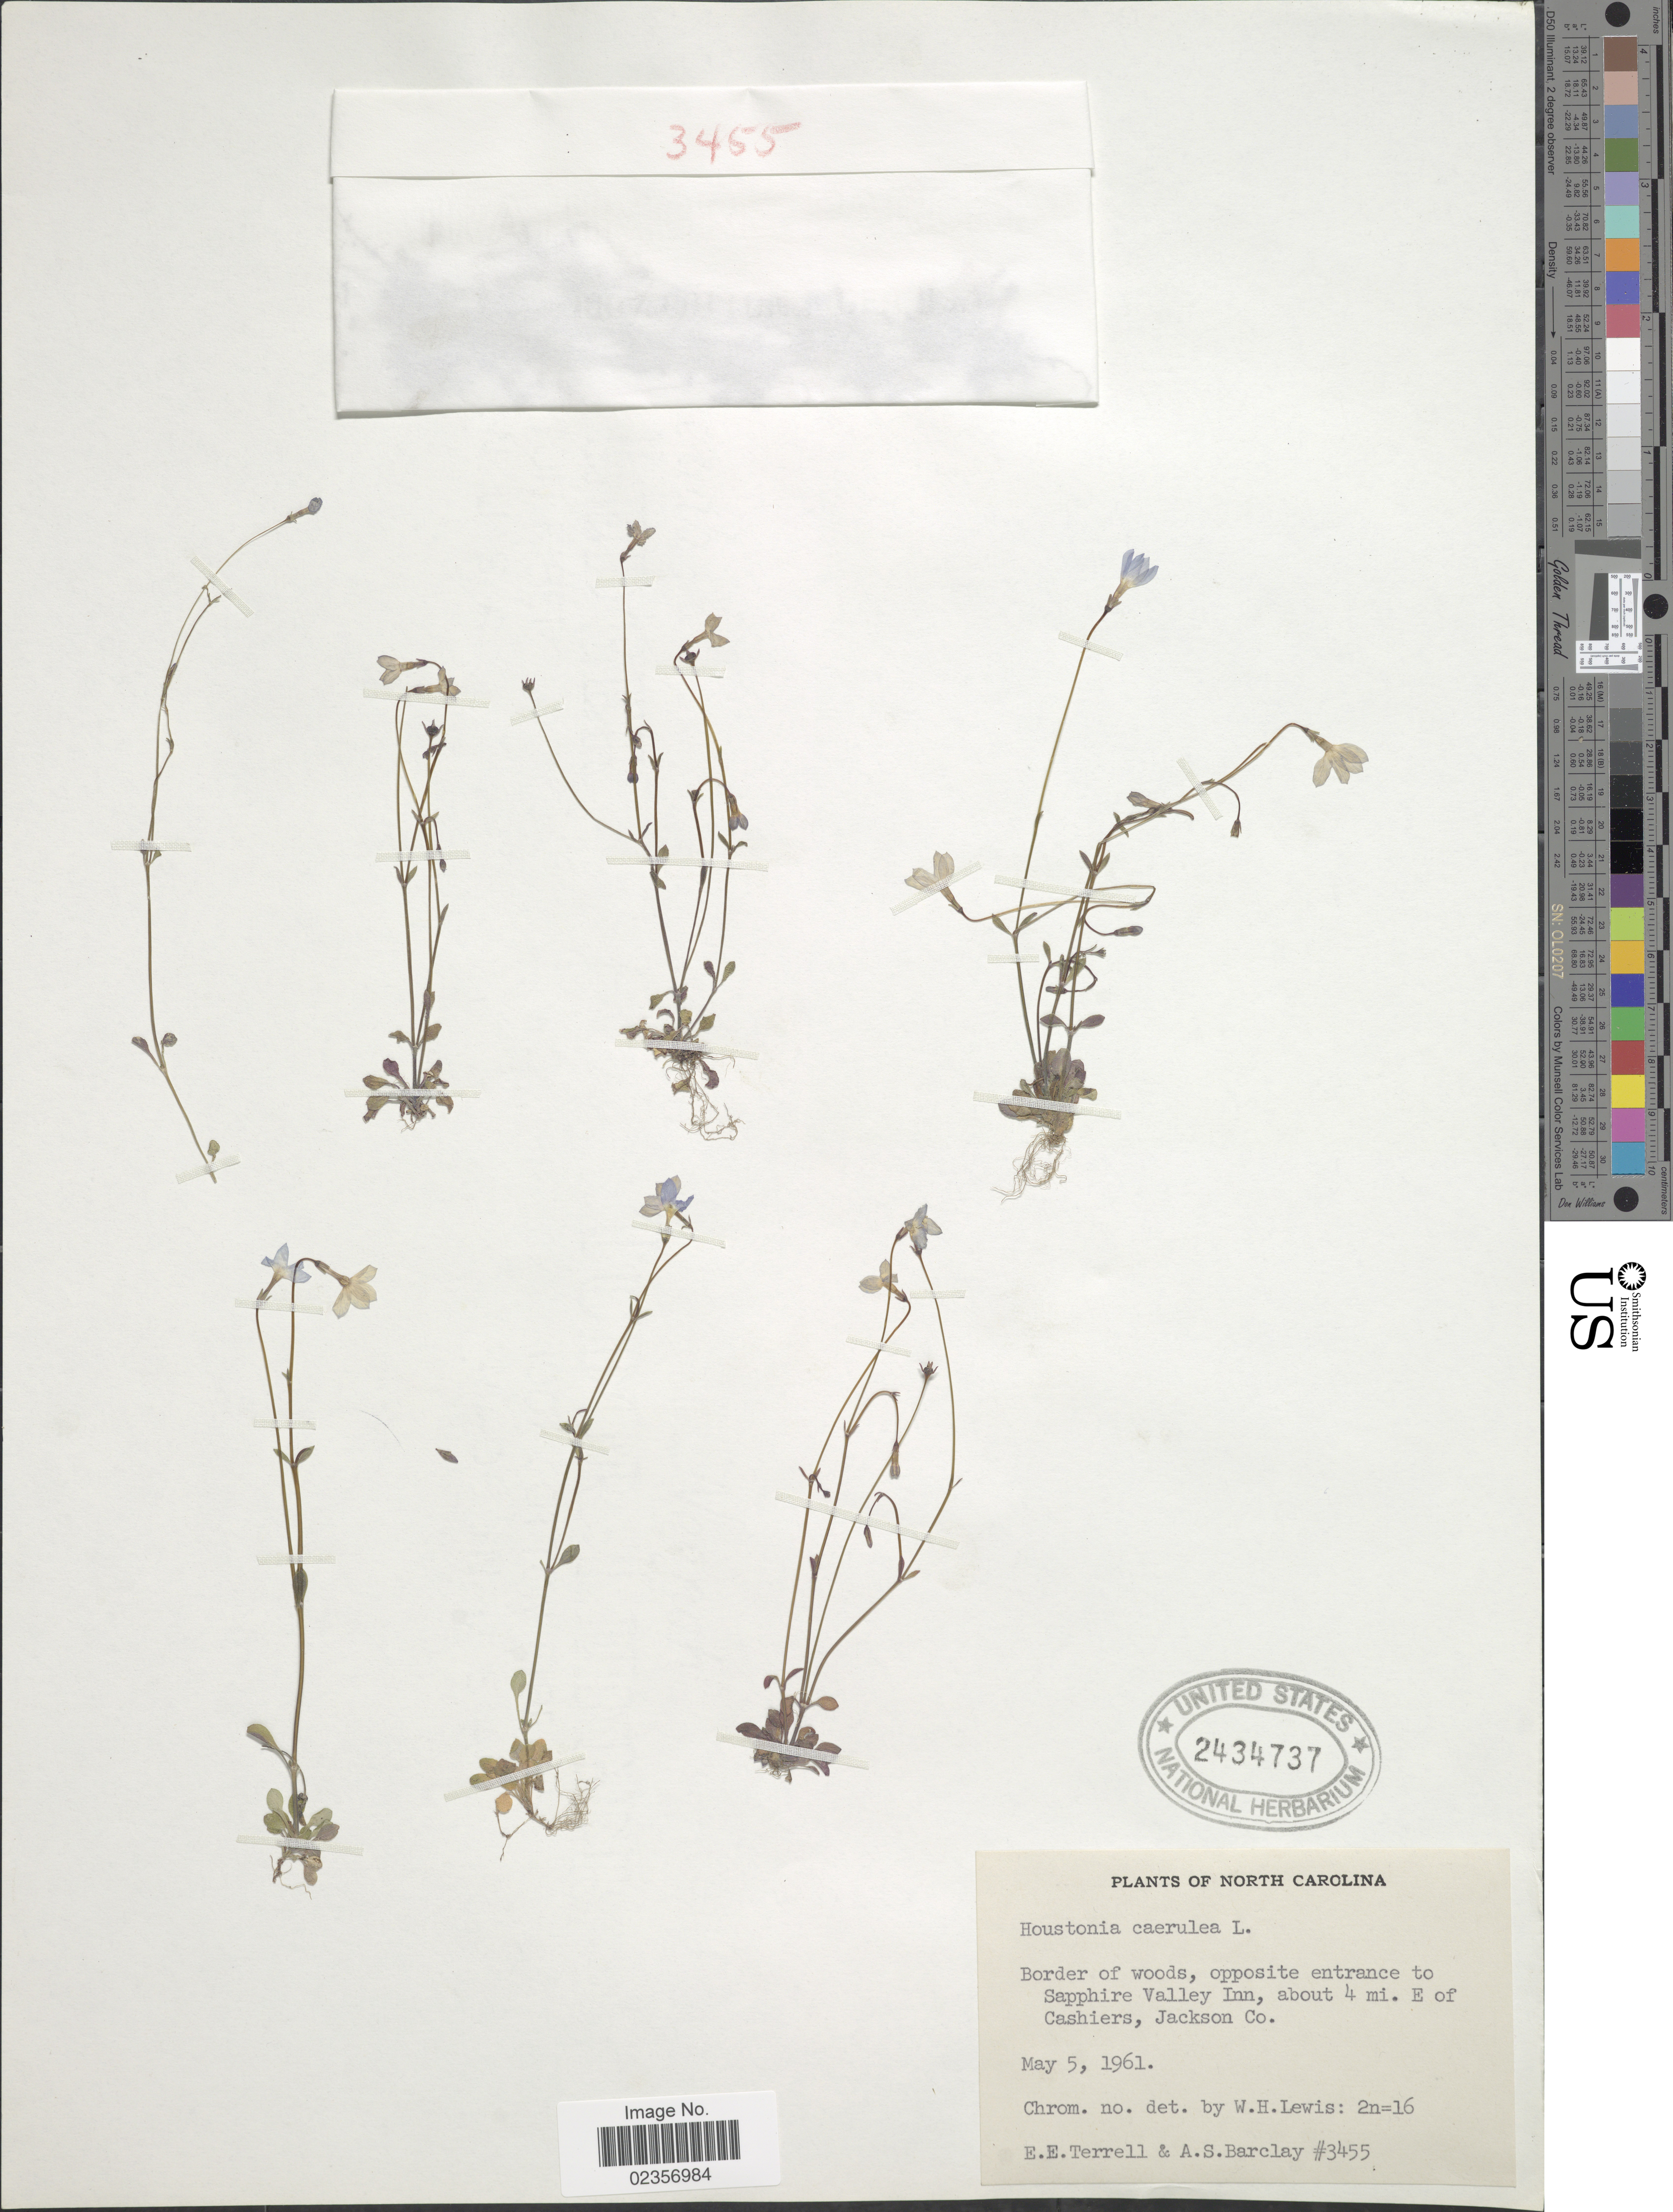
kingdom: Plantae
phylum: Tracheophyta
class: Magnoliopsida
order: Gentianales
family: Rubiaceae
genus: Houstonia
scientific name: Houstonia caerulea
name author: L.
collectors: E. E. Terrell & A. S. Barclay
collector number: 3455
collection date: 1961-05-05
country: United States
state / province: North Carolina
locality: Border of woods, opposite entrance to Sapphire Valley Inn, about 4 mi. E of Cashiers, Jackson Co.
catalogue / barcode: US 2434737